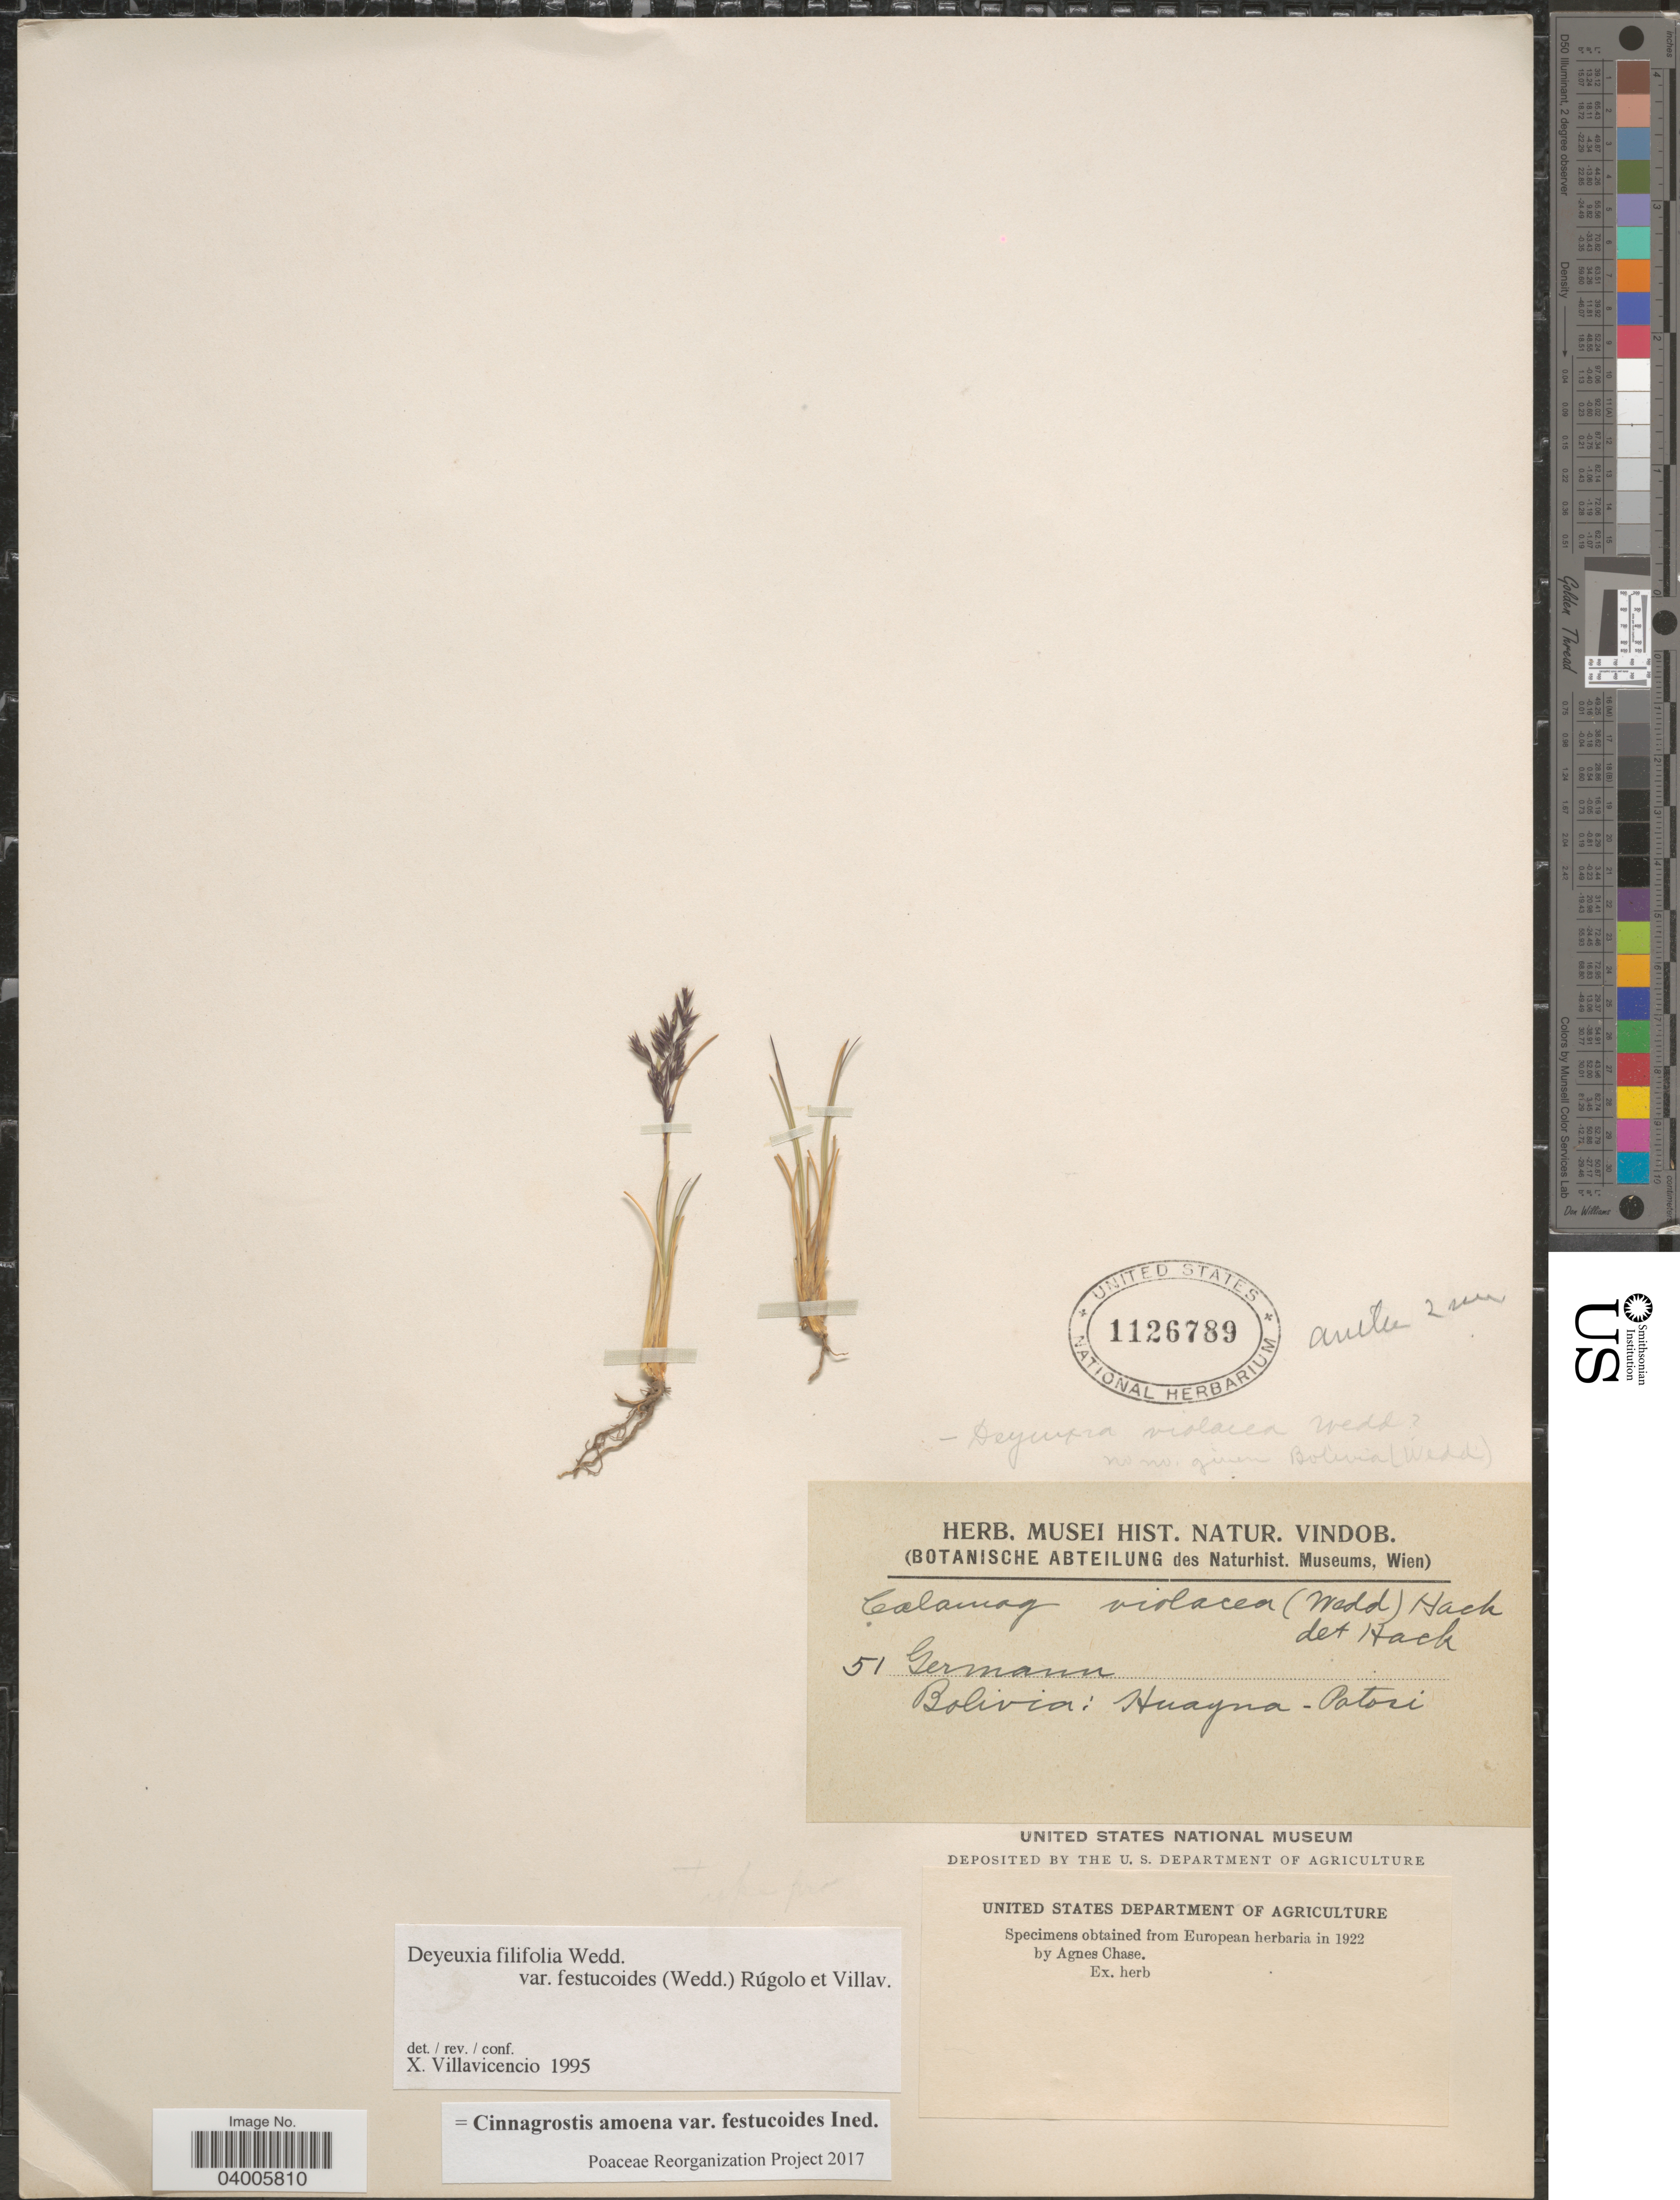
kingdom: Plantae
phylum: Tracheophyta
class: Liliopsida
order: Poales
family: Poaceae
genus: Cinnagrostis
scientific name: Cinnagrostis filifolia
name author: (Wedd.) P.M. Peterson et al.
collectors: Germann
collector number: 51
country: Bolivia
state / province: Potosi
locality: Huayna-Potosi.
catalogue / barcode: US 1126789